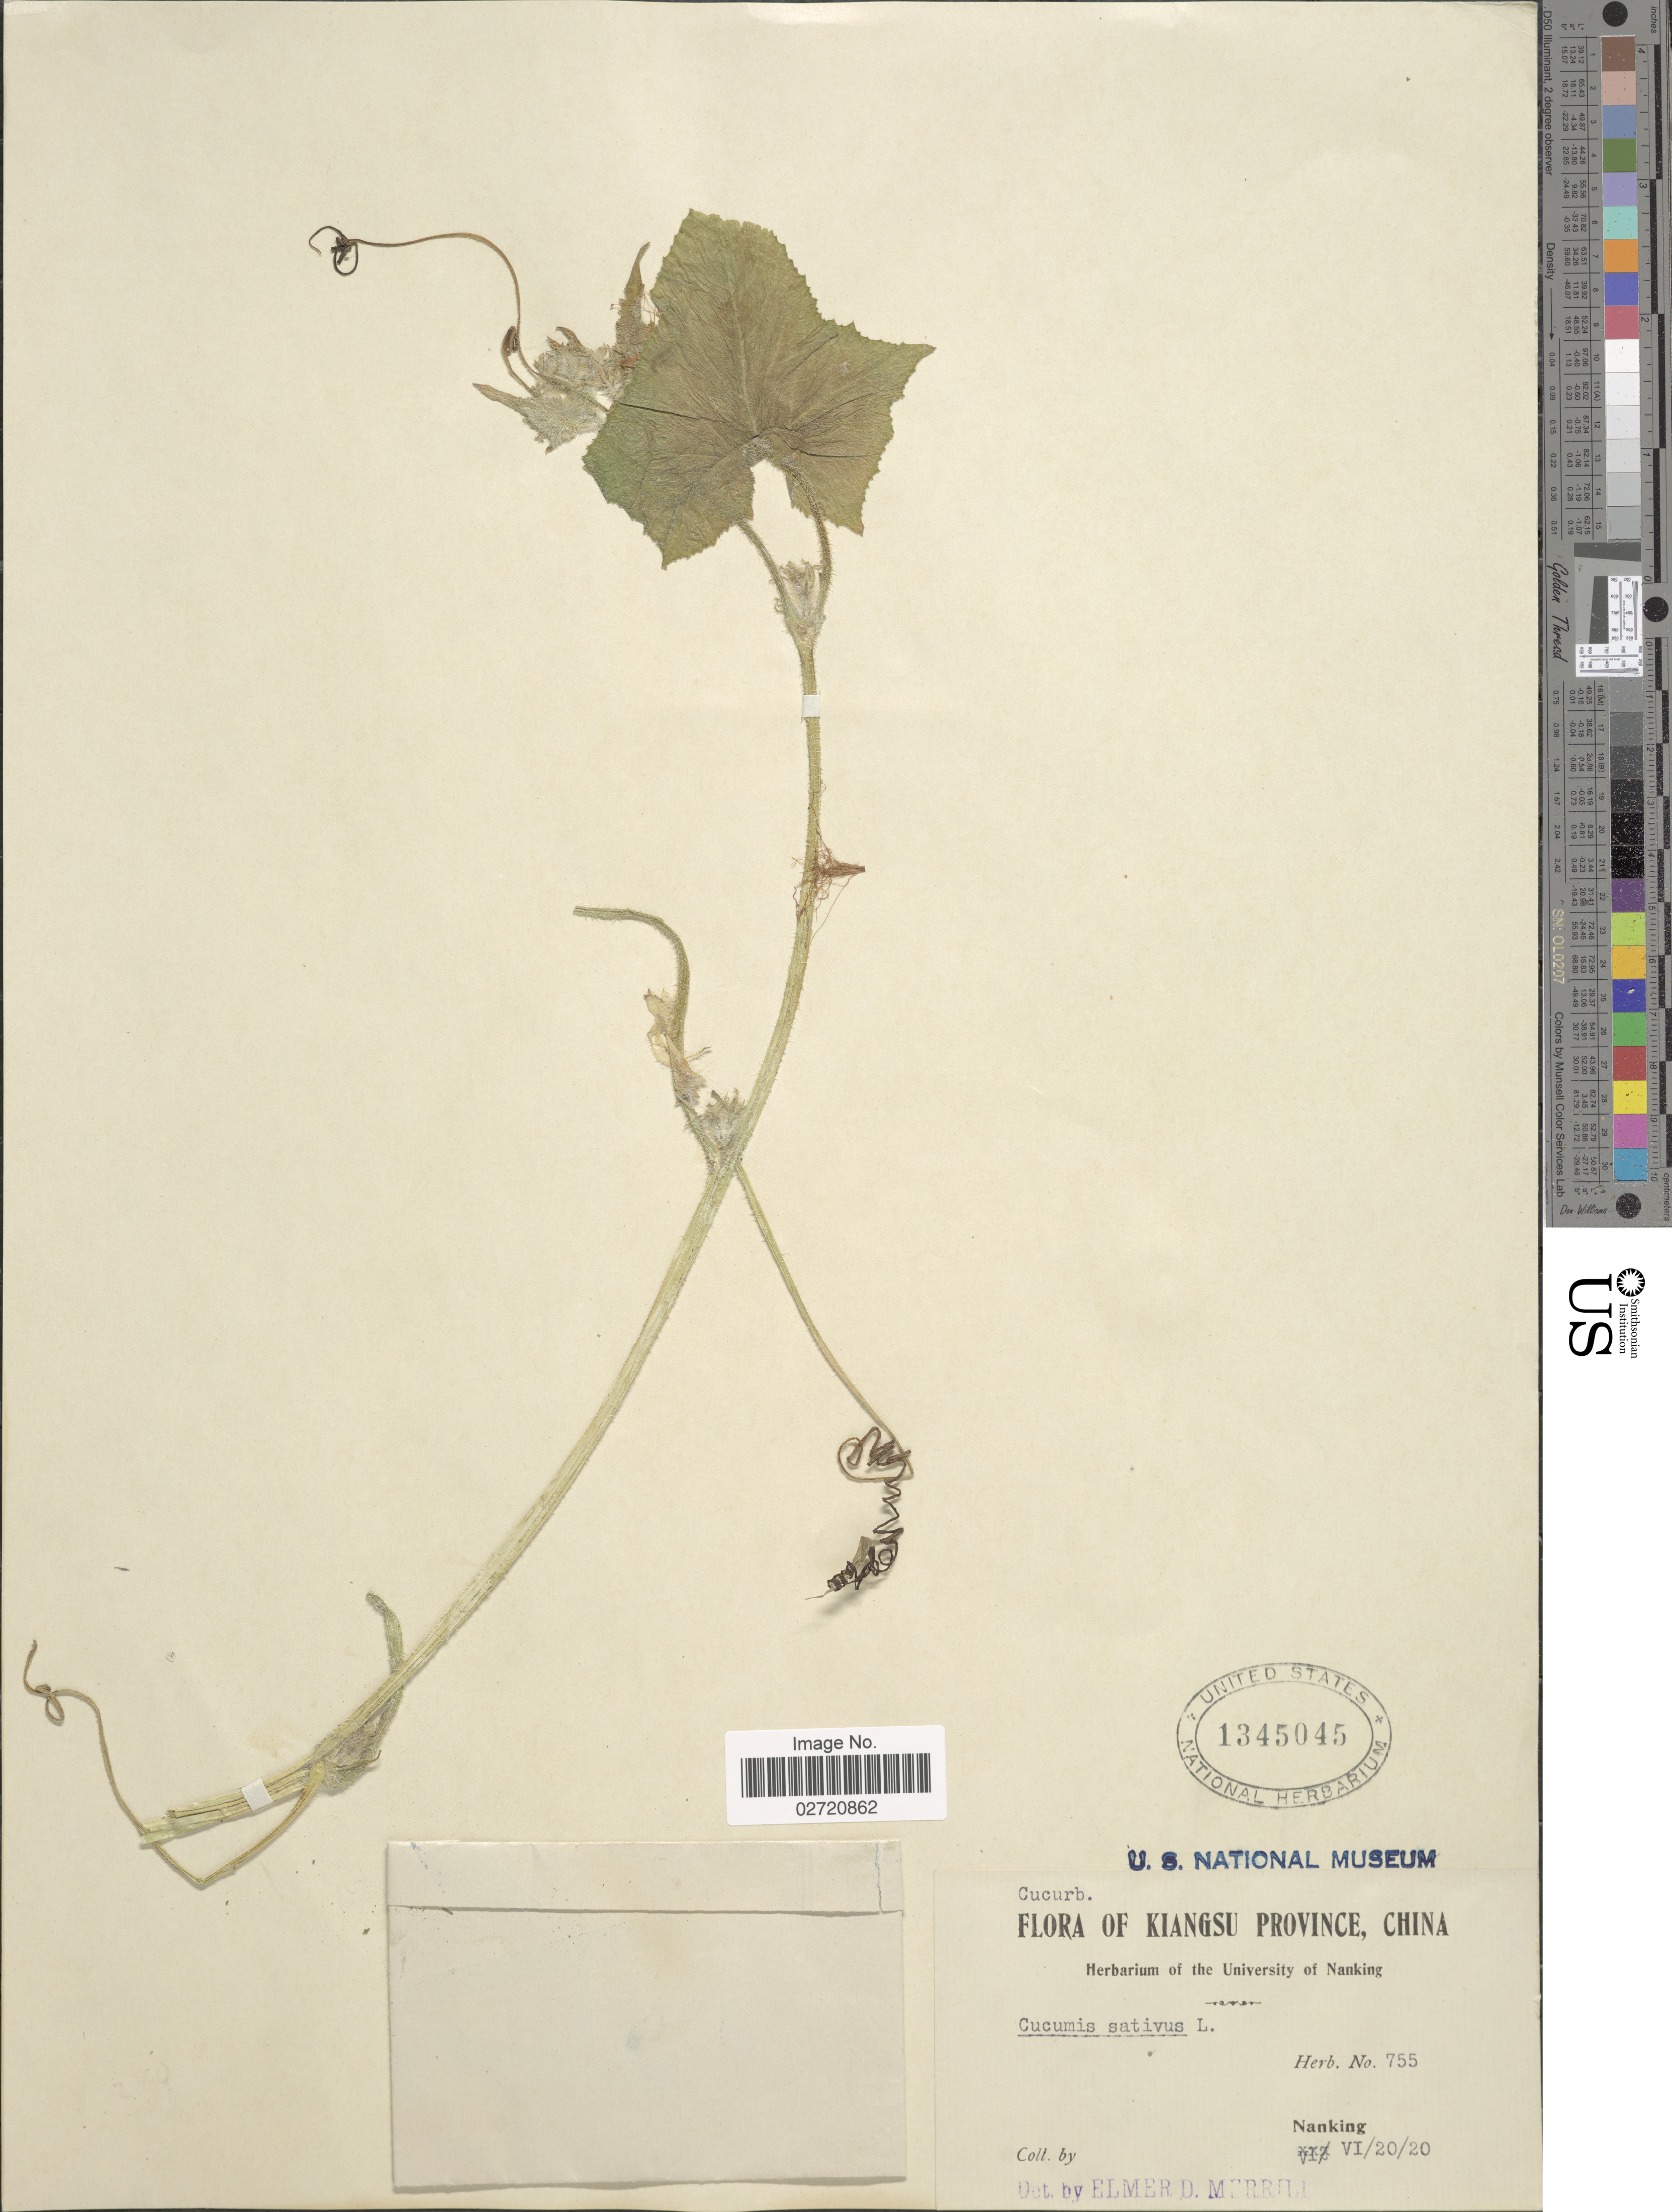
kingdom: Plantae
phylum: Tracheophyta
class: Magnoliopsida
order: Cucurbitales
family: Cucurbitaceae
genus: Cucumis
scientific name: Cucumis sativus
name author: L.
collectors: E. D. Merrill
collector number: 755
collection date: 1920-06-20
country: China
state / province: Jiangsu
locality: Kiangsu Province. Nanking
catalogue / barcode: US 1346045